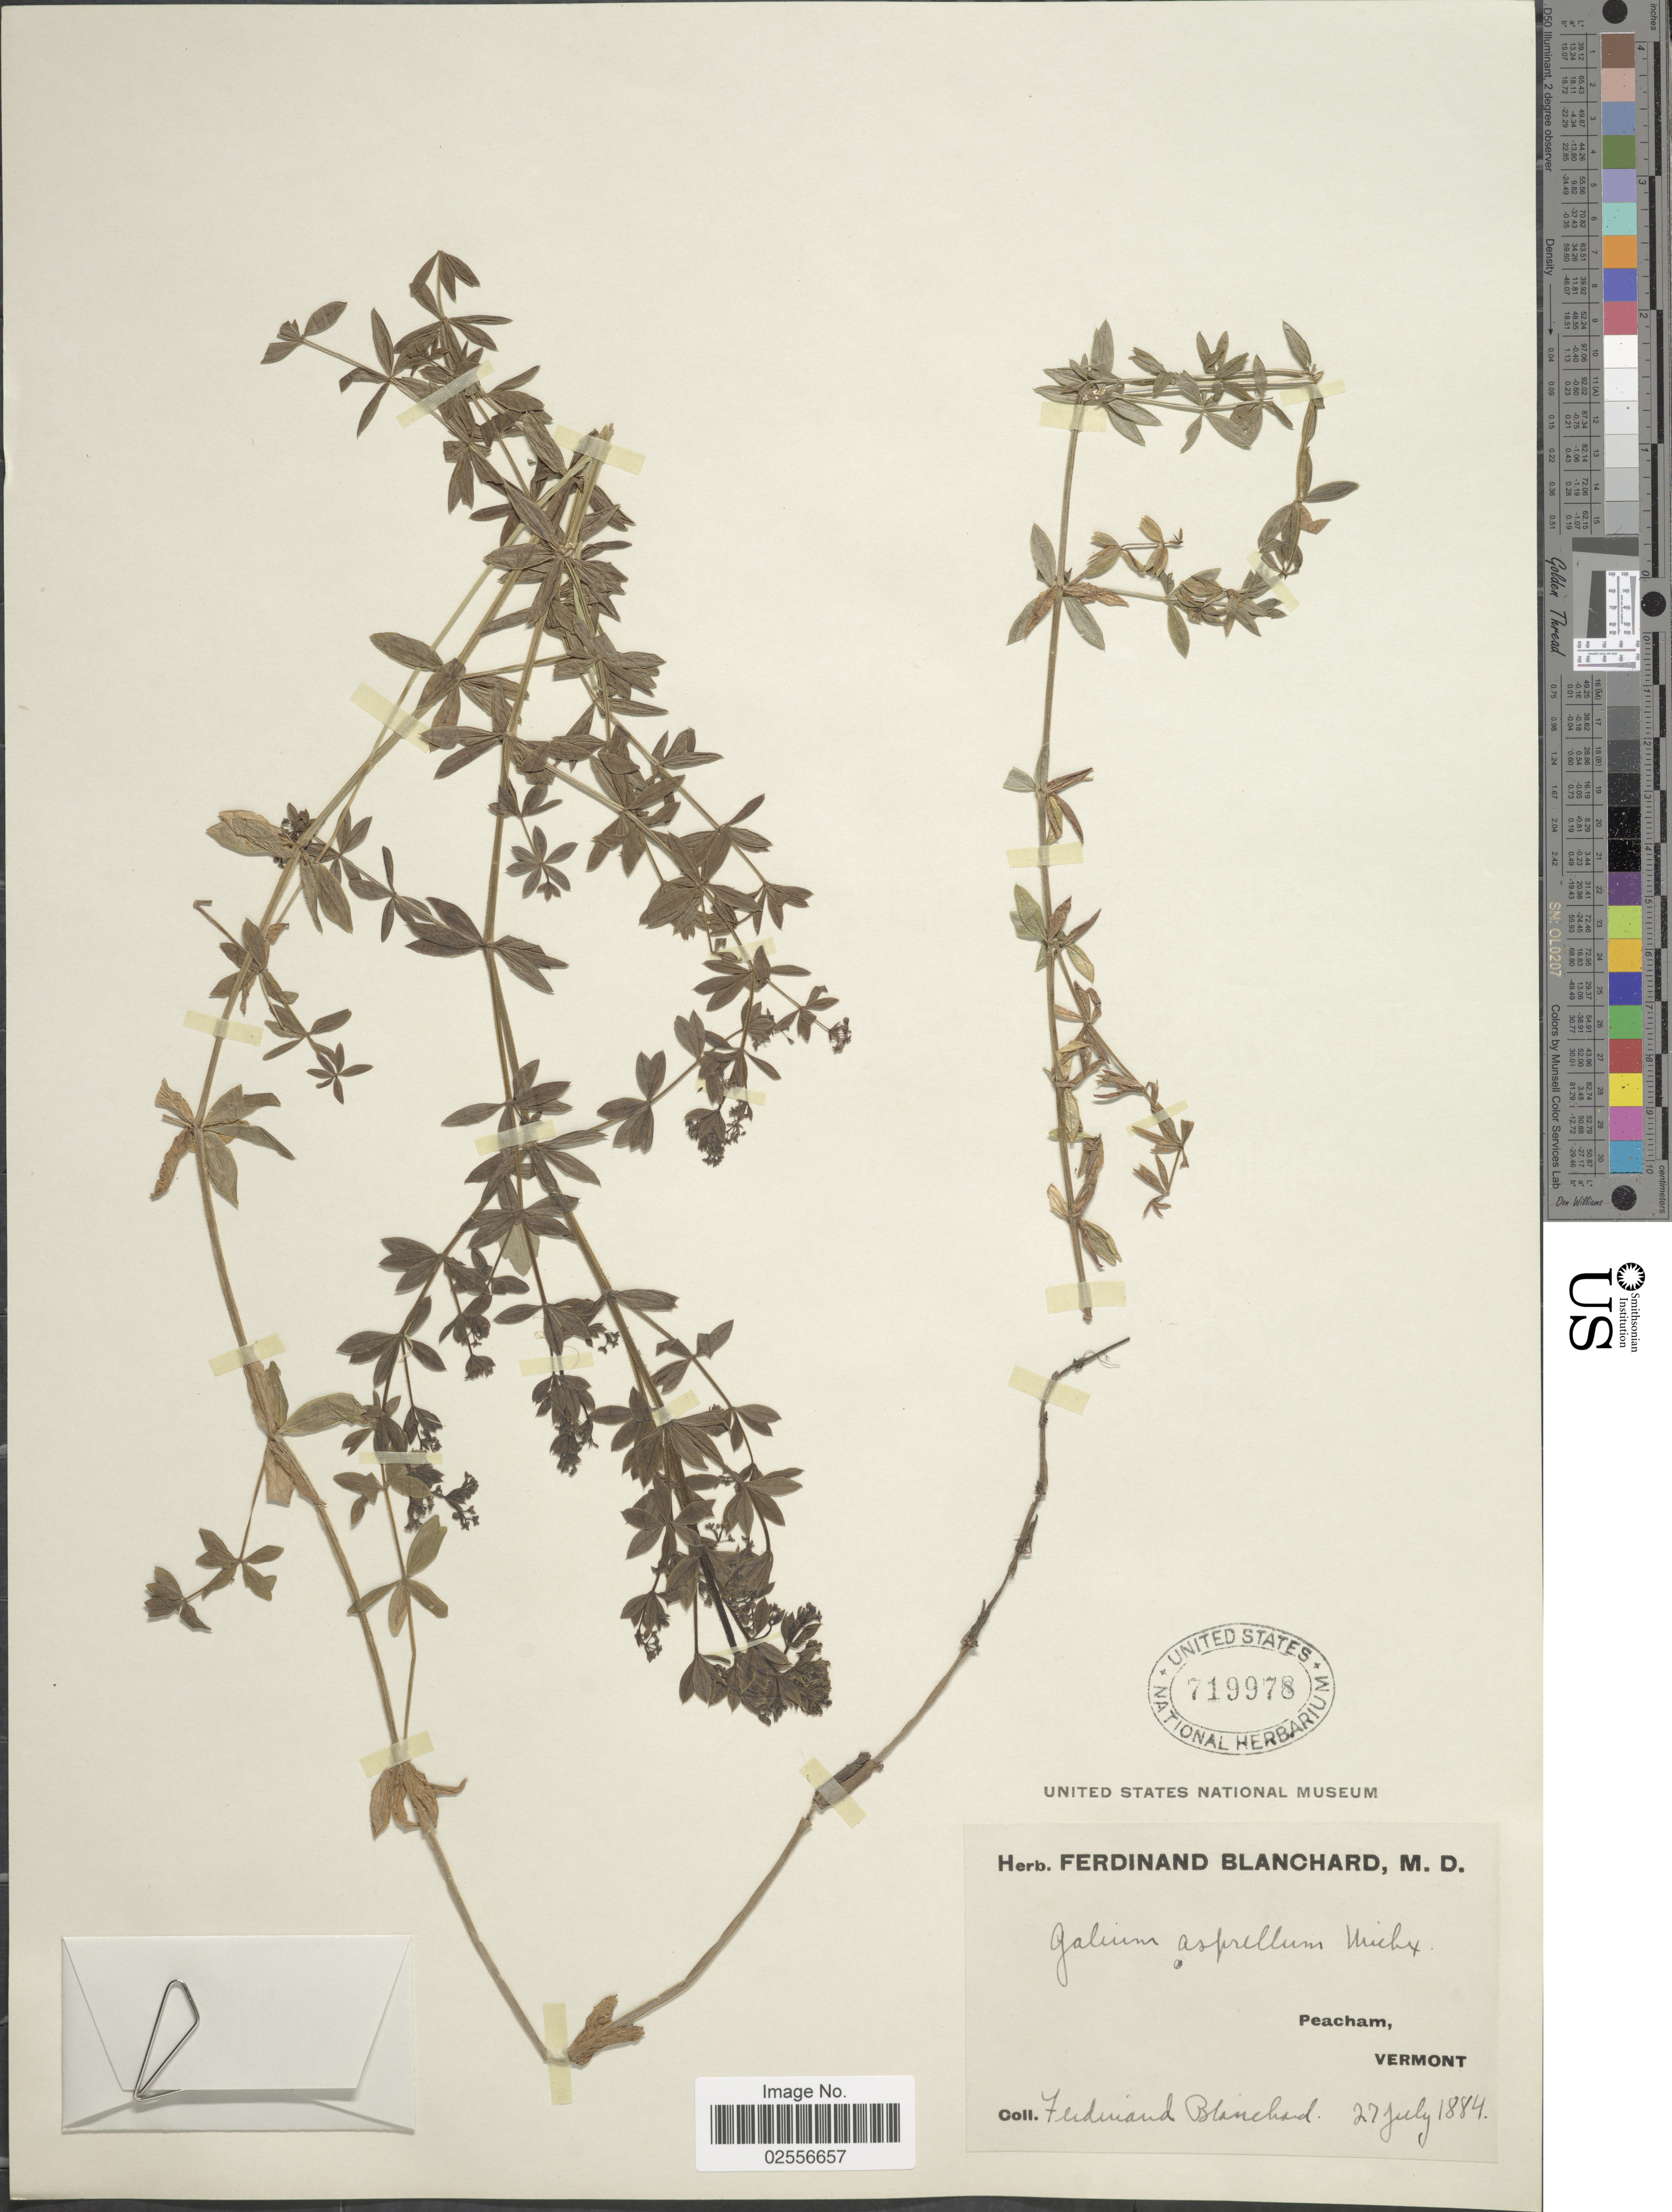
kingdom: Plantae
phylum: Tracheophyta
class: Magnoliopsida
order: Gentianales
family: Rubiaceae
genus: Galium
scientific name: Galium asprellum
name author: Michx.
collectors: F. Blanchard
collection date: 1884-07-27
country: United States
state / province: Vermont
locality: Peacham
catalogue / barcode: US 719978